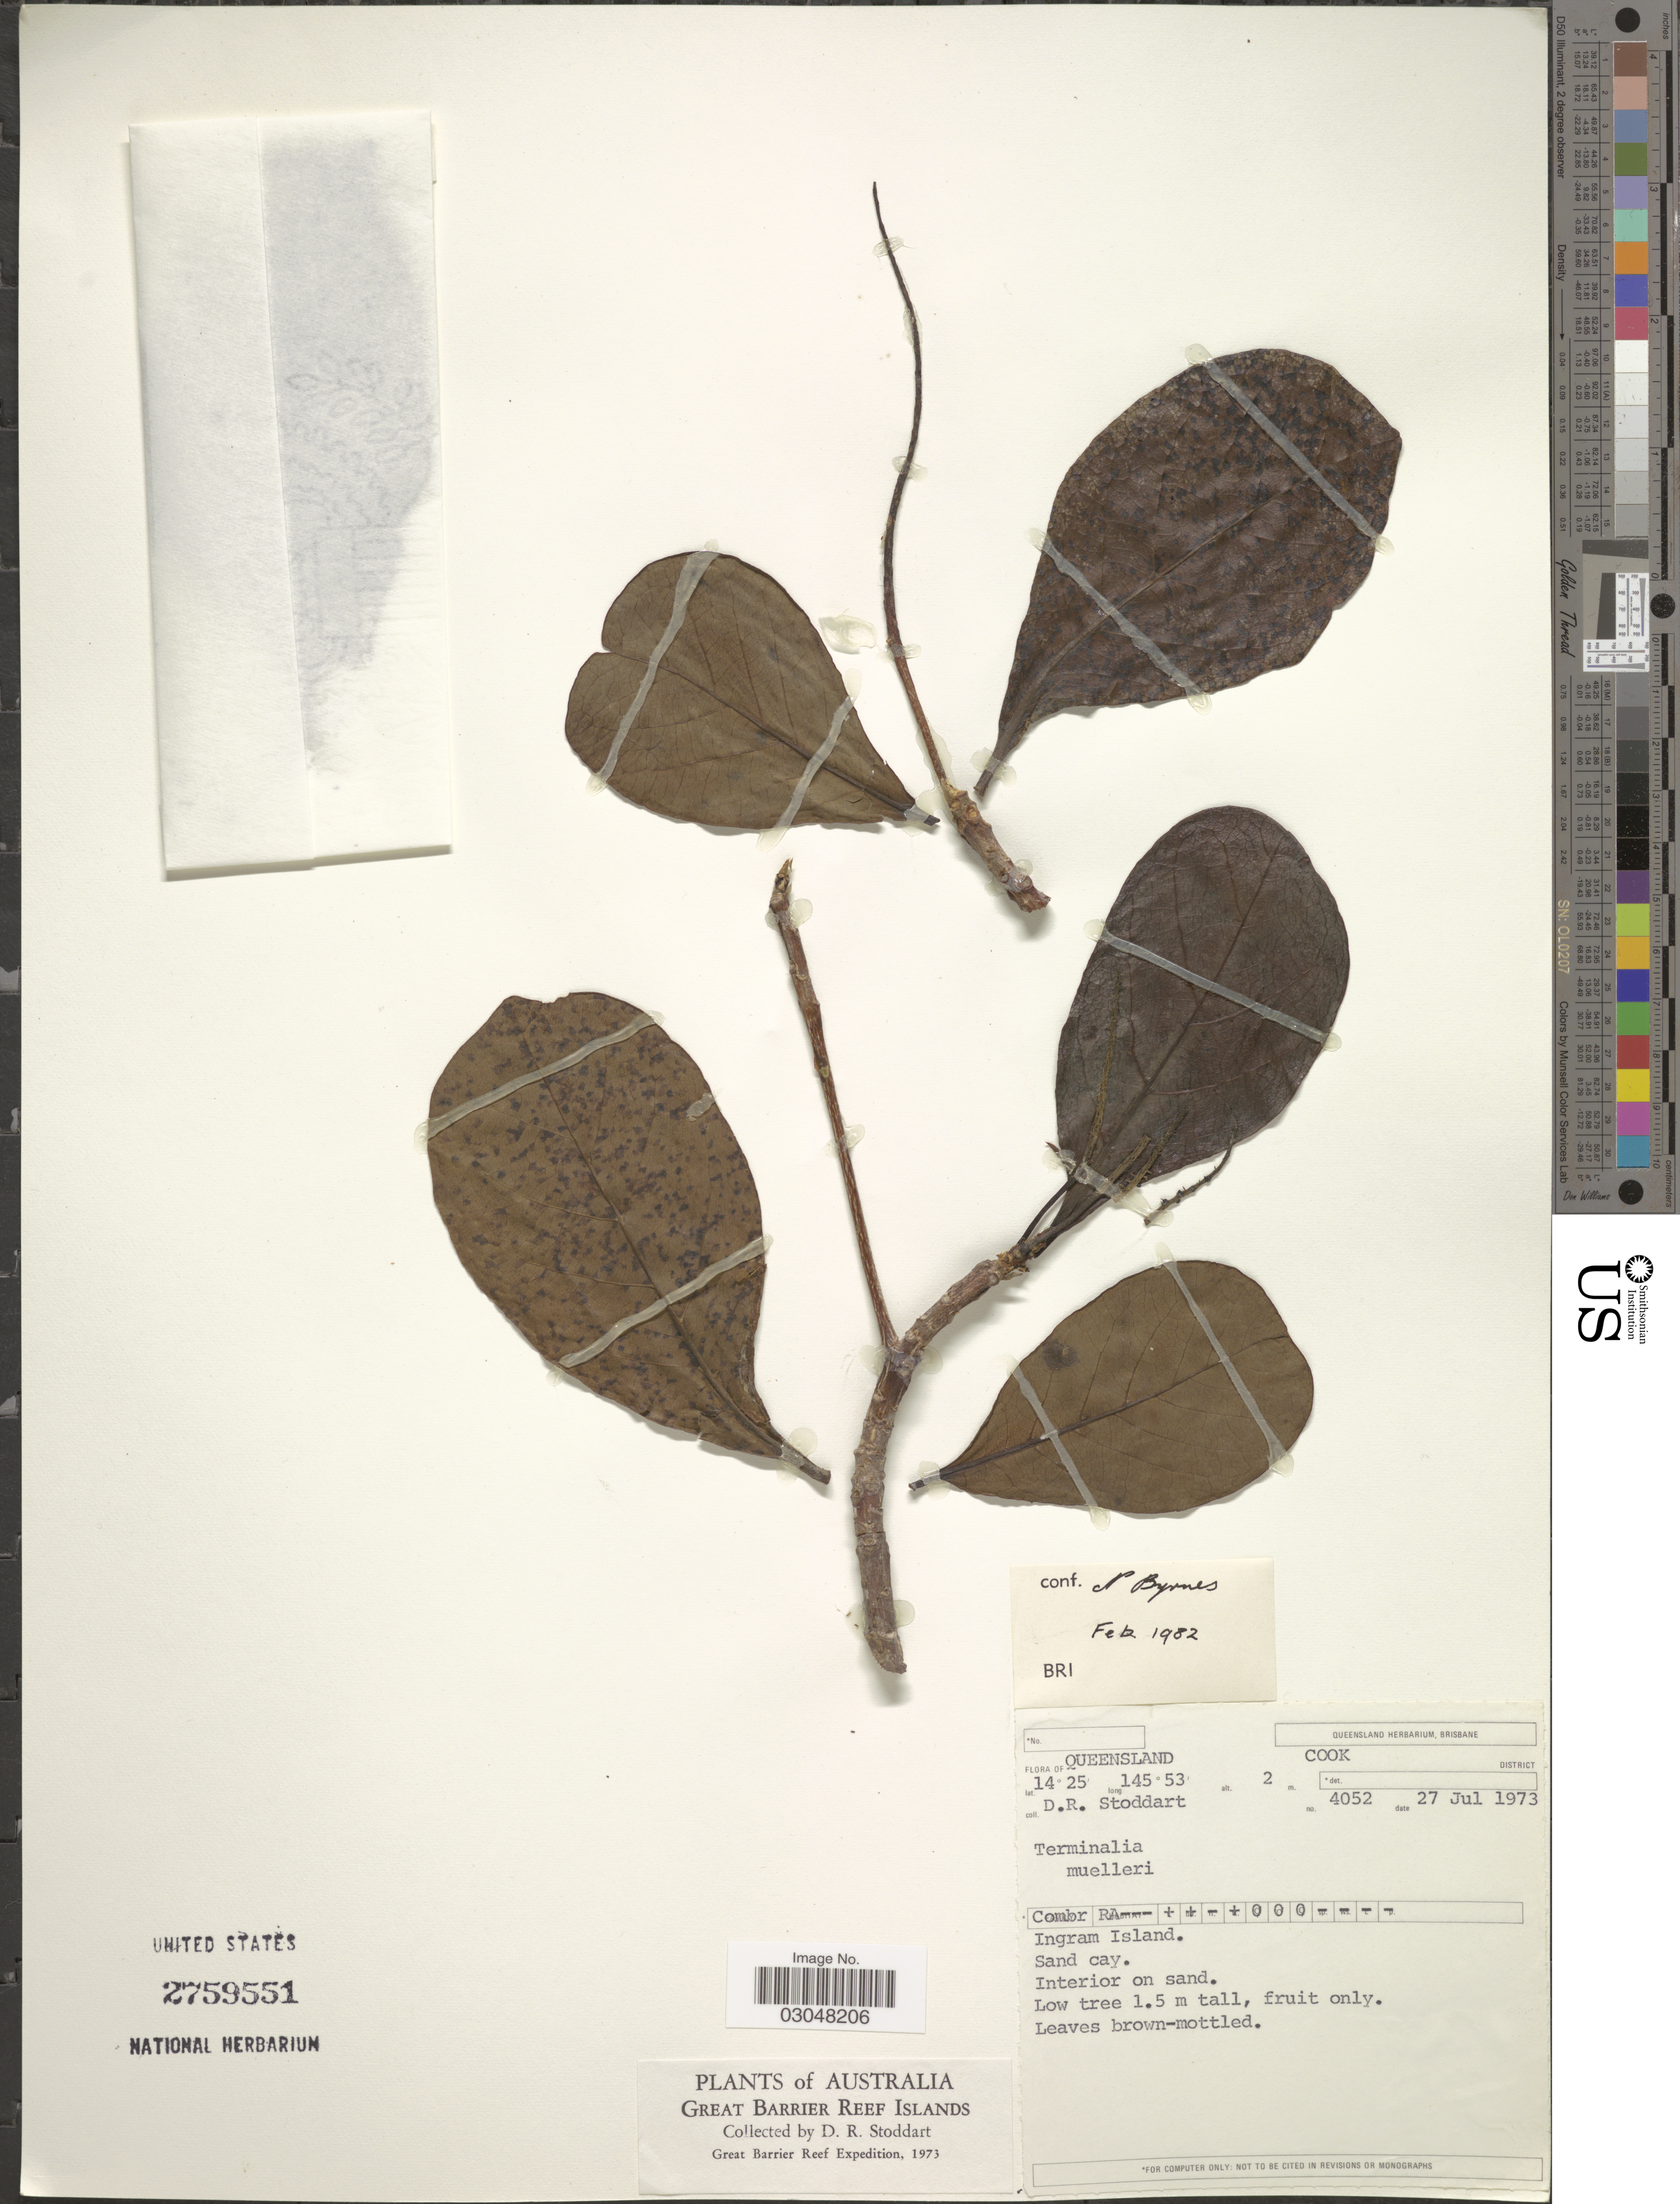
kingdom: Plantae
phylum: Tracheophyta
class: Magnoliopsida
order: Myrtales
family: Combretaceae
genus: Terminalia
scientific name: Terminalia muelleri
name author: Benth.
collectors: D. R. Stoddart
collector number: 4052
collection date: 1973-07-27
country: Australia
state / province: Queensland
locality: Cook District. Ingram Island. Great Barrier Reef Islands. Great Barrier Reef.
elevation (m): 2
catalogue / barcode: US 2759551